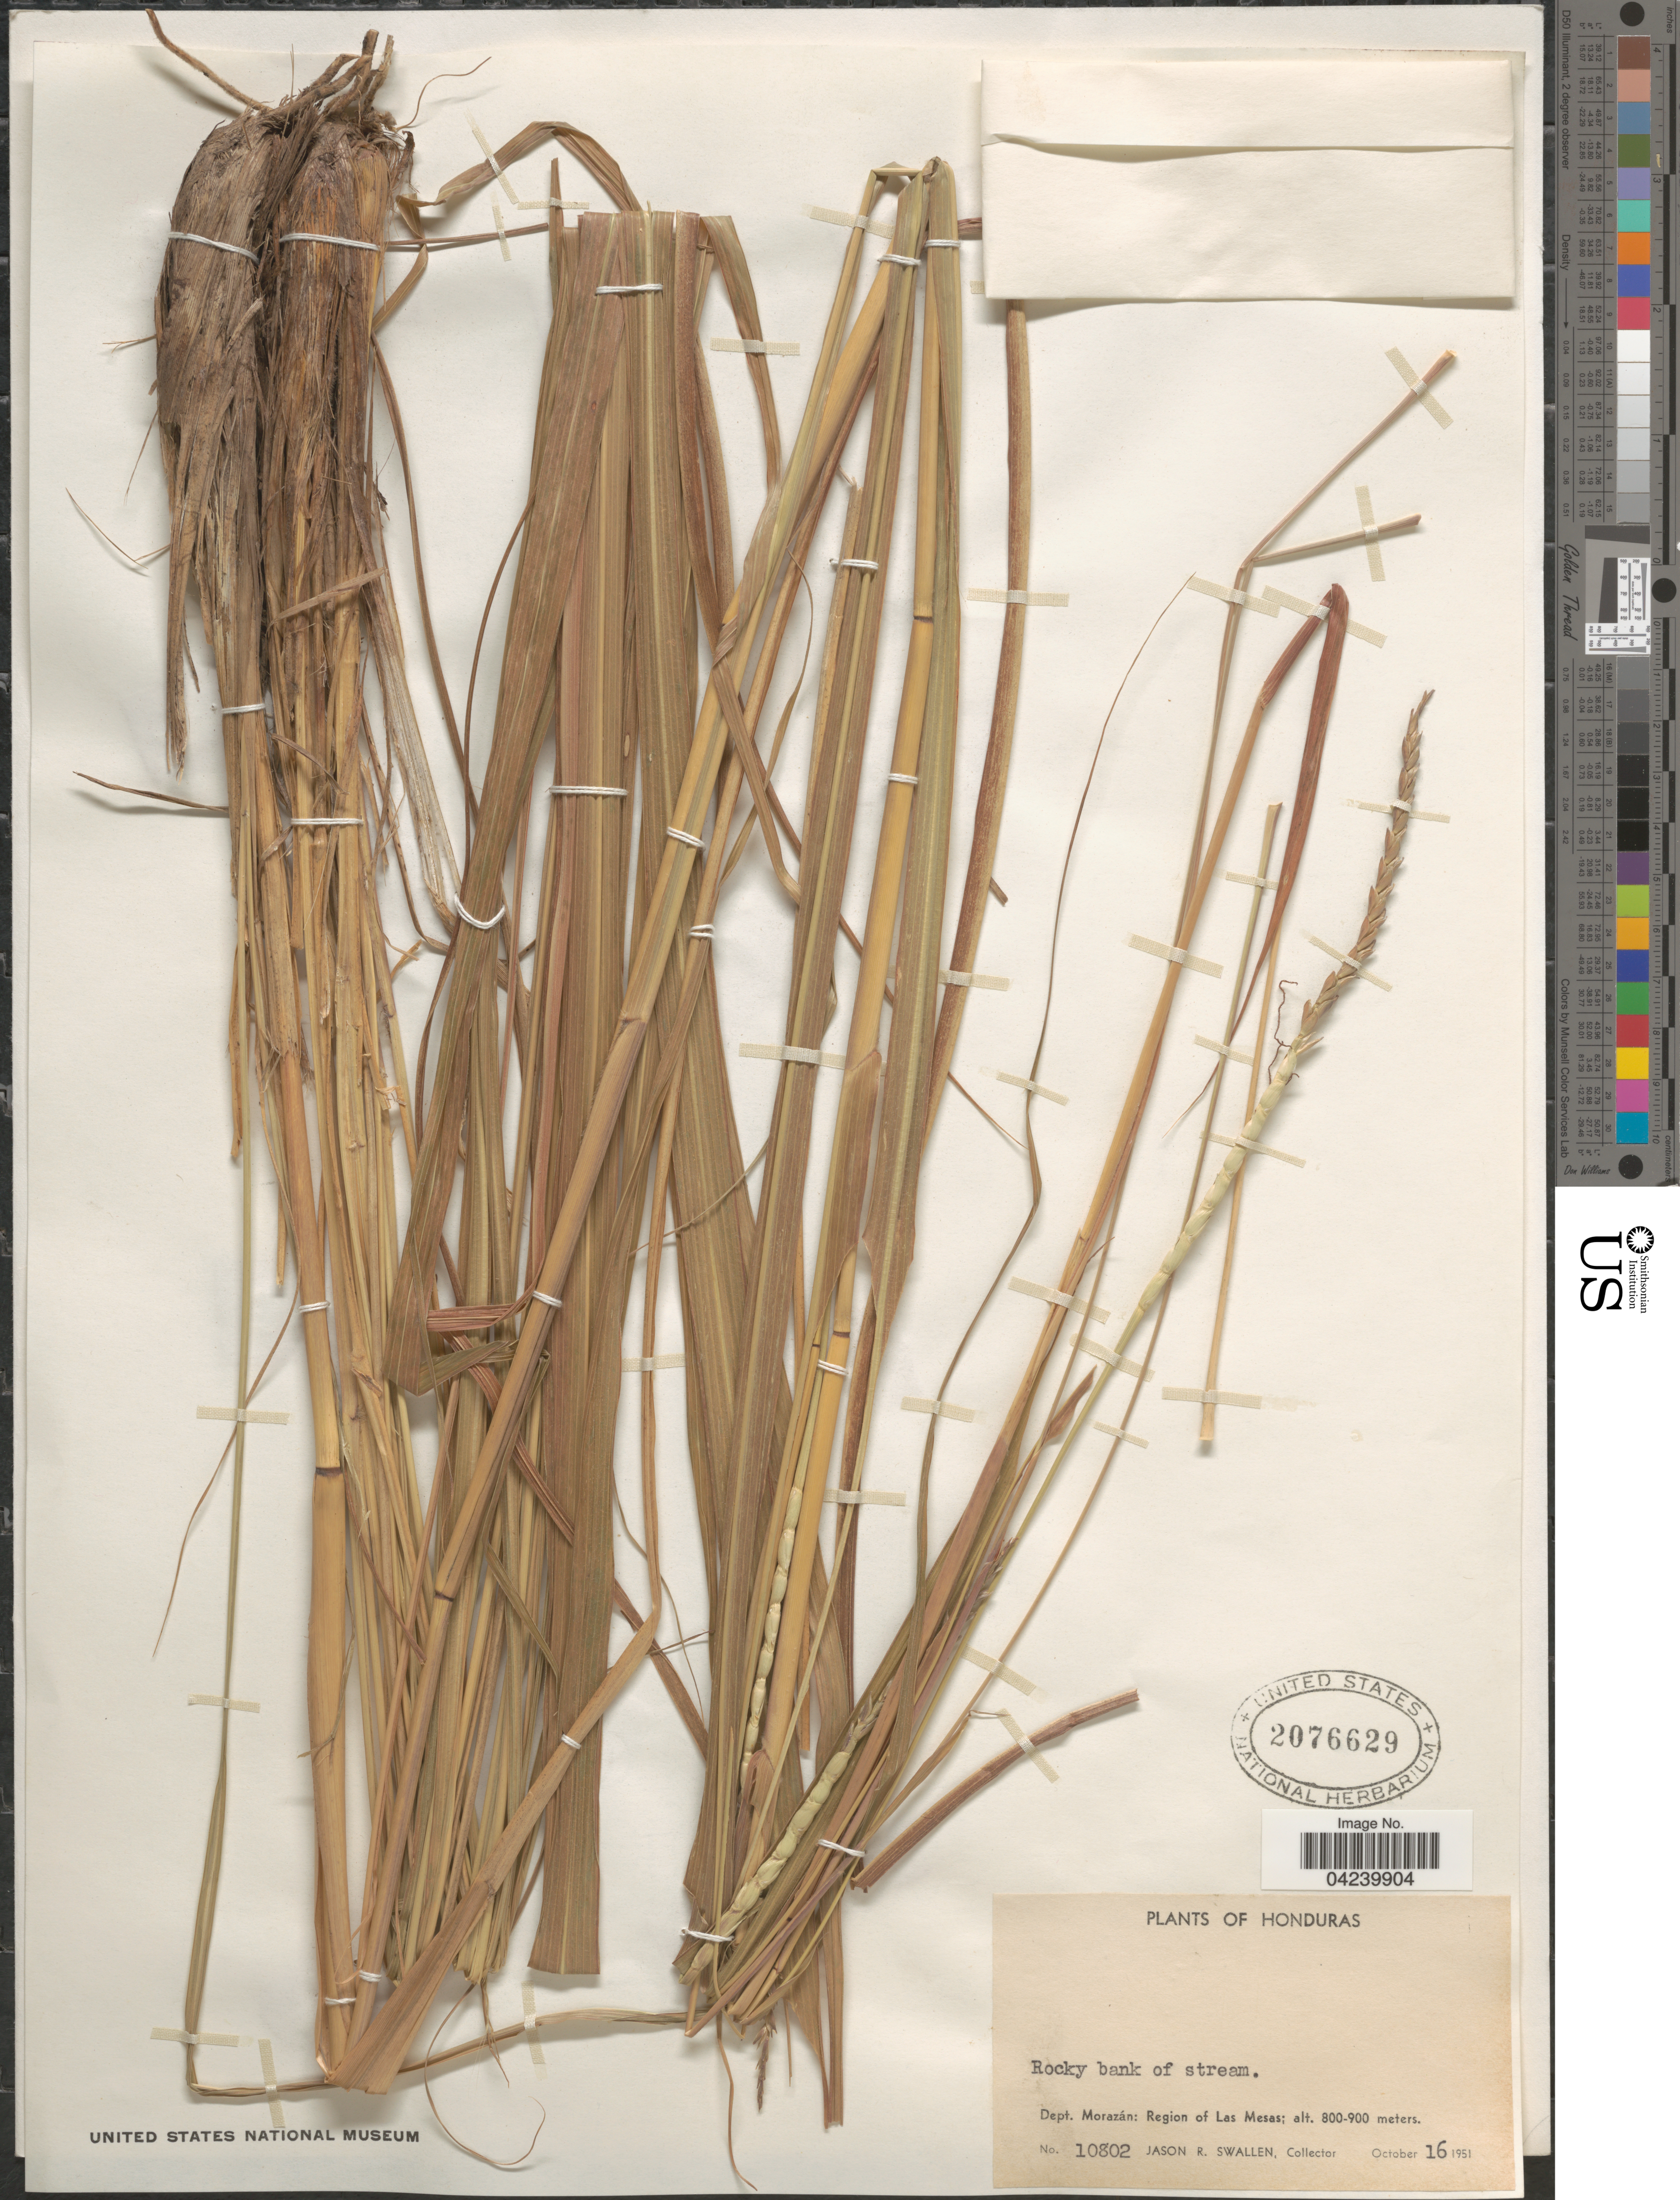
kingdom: Plantae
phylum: Tracheophyta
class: Liliopsida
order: Poales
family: Poaceae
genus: Tripsacum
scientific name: Tripsacum lanceolatum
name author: Rupr. ex E. Fourn.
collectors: J. R. Swallen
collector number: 10802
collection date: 1951-10-16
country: Honduras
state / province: Fco. Morazán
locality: Rocky bank of stream. Dept. Morazán: Region of Las Mesas.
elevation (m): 800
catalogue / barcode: US 2076629